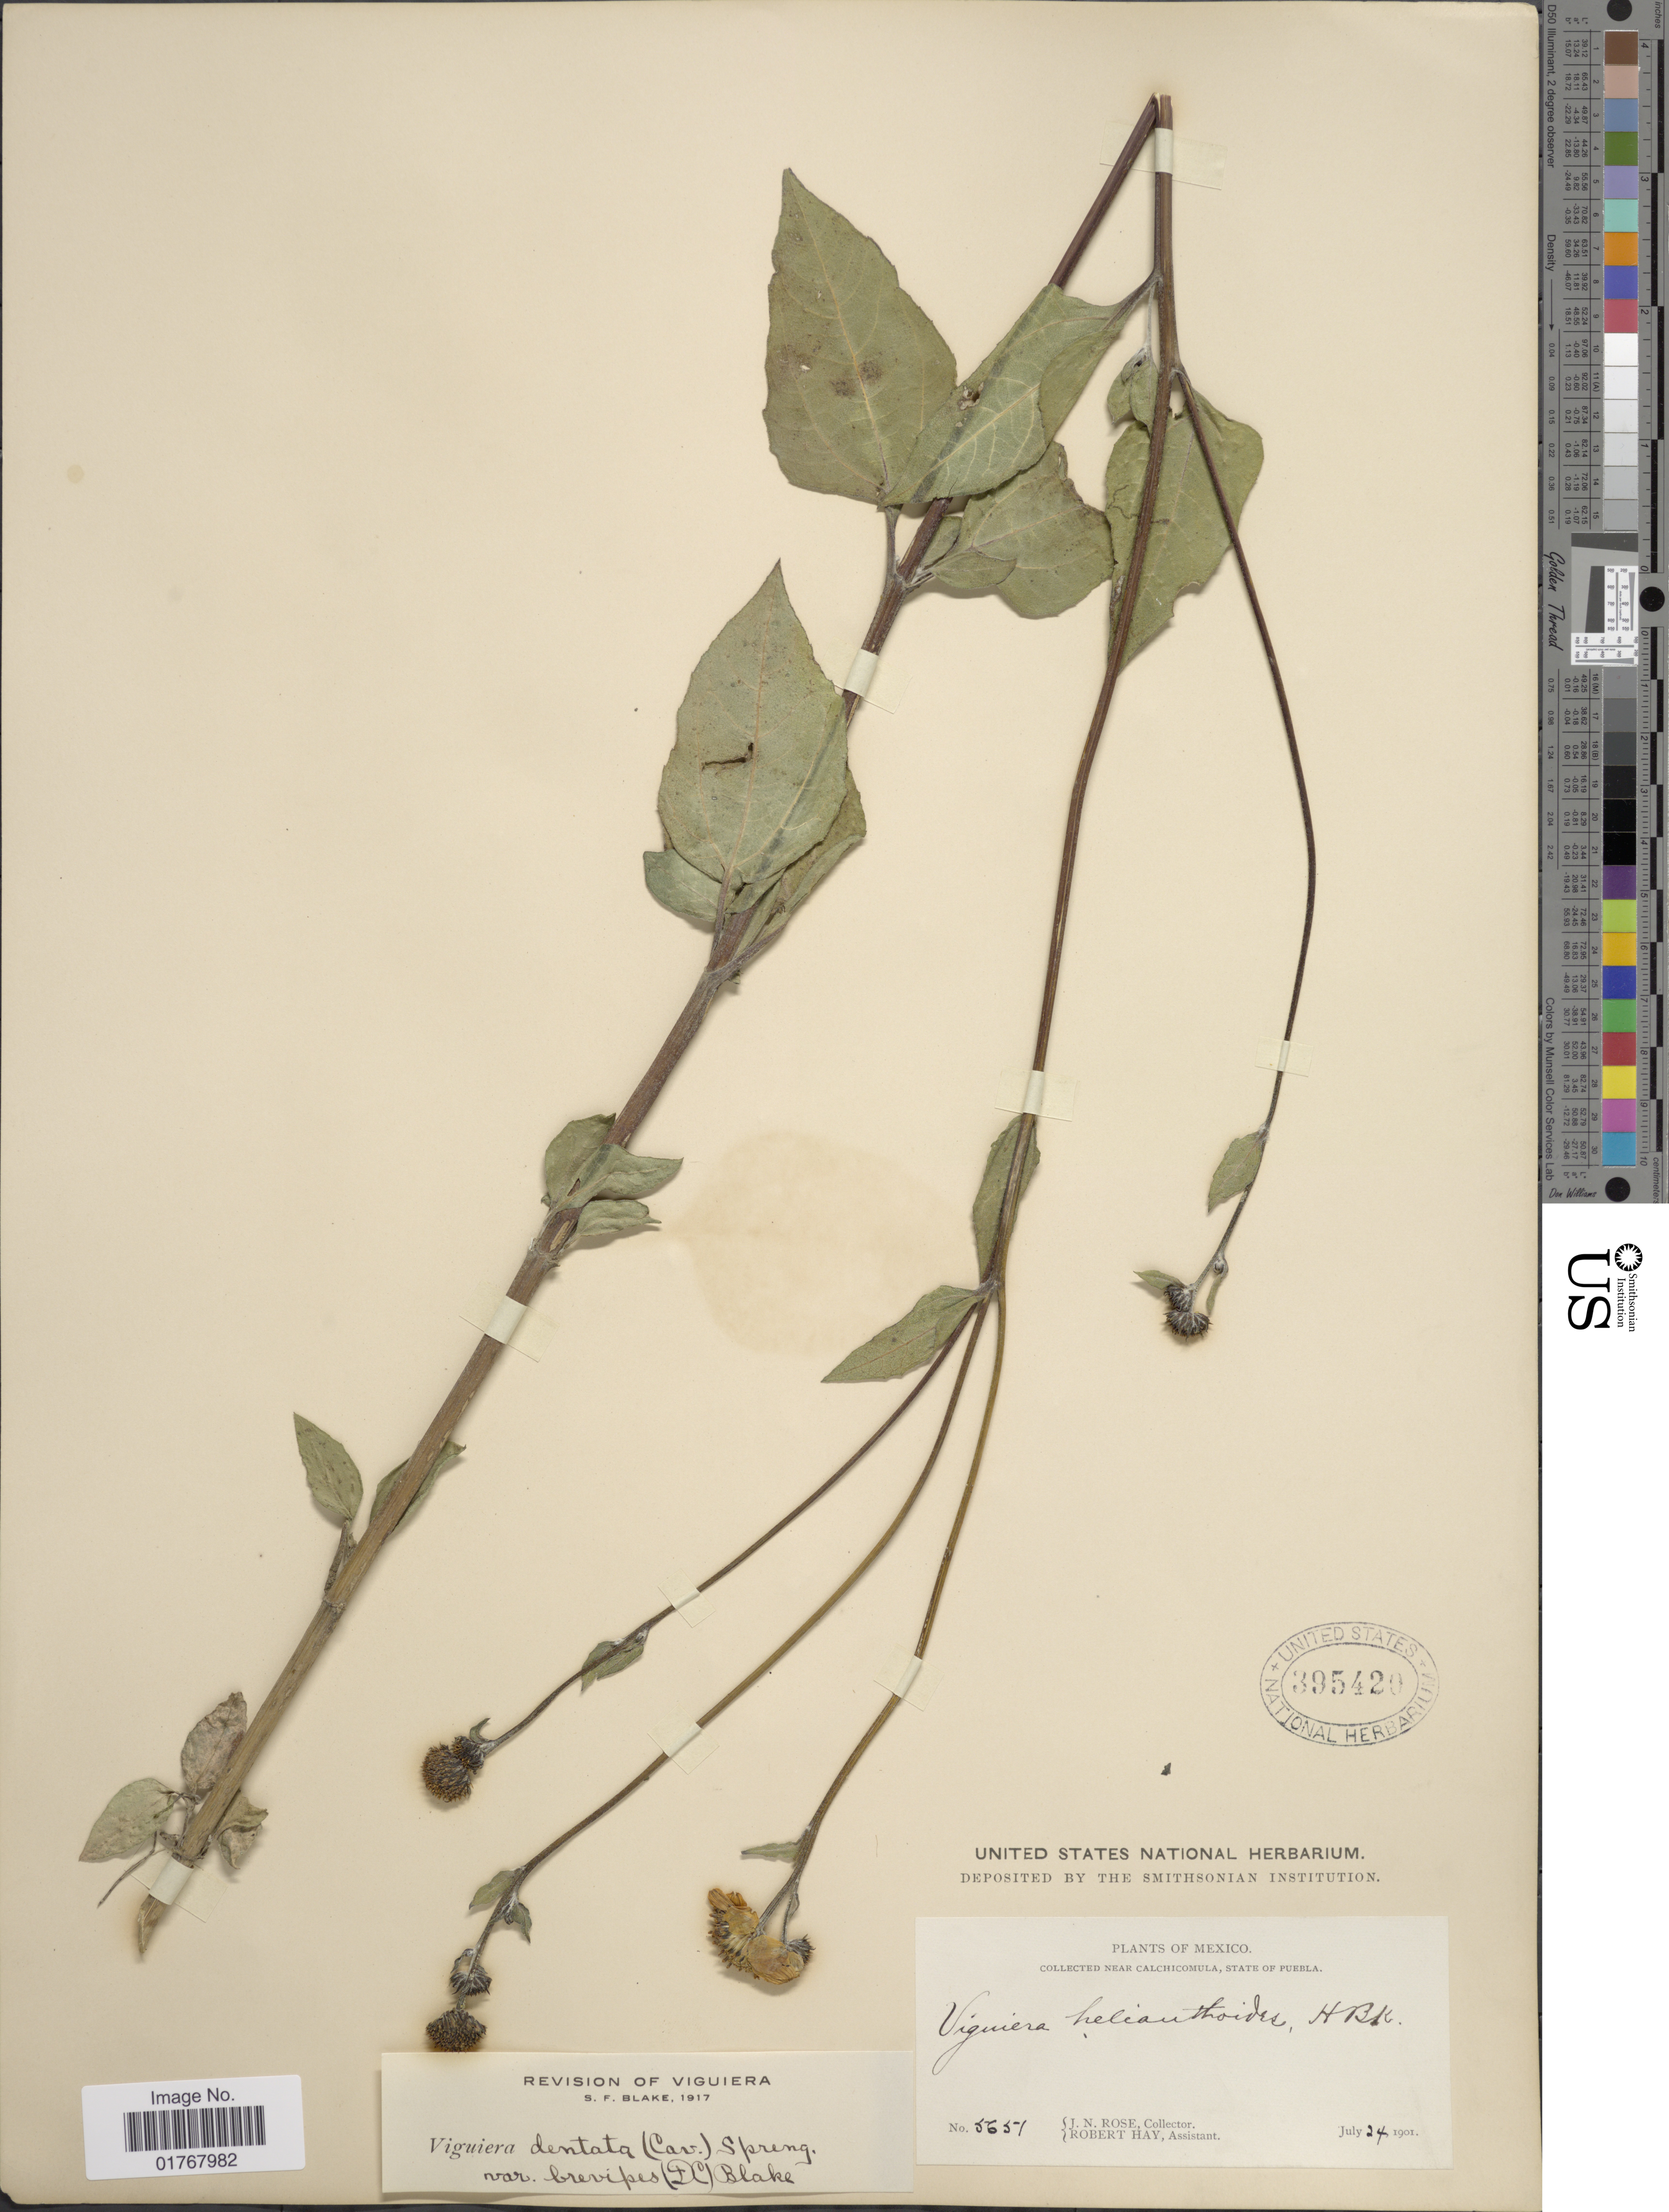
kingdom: Plantae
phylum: Tracheophyta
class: Magnoliopsida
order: Asterales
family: Asteraceae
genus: Viguiera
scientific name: Viguiera dentata var. brevipes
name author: (DC.) S.F. Blake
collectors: J. N. Rose & R. H. Hay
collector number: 5651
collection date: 1901-07-24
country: Mexico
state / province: Puebla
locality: Near Calchicomula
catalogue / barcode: US 395420